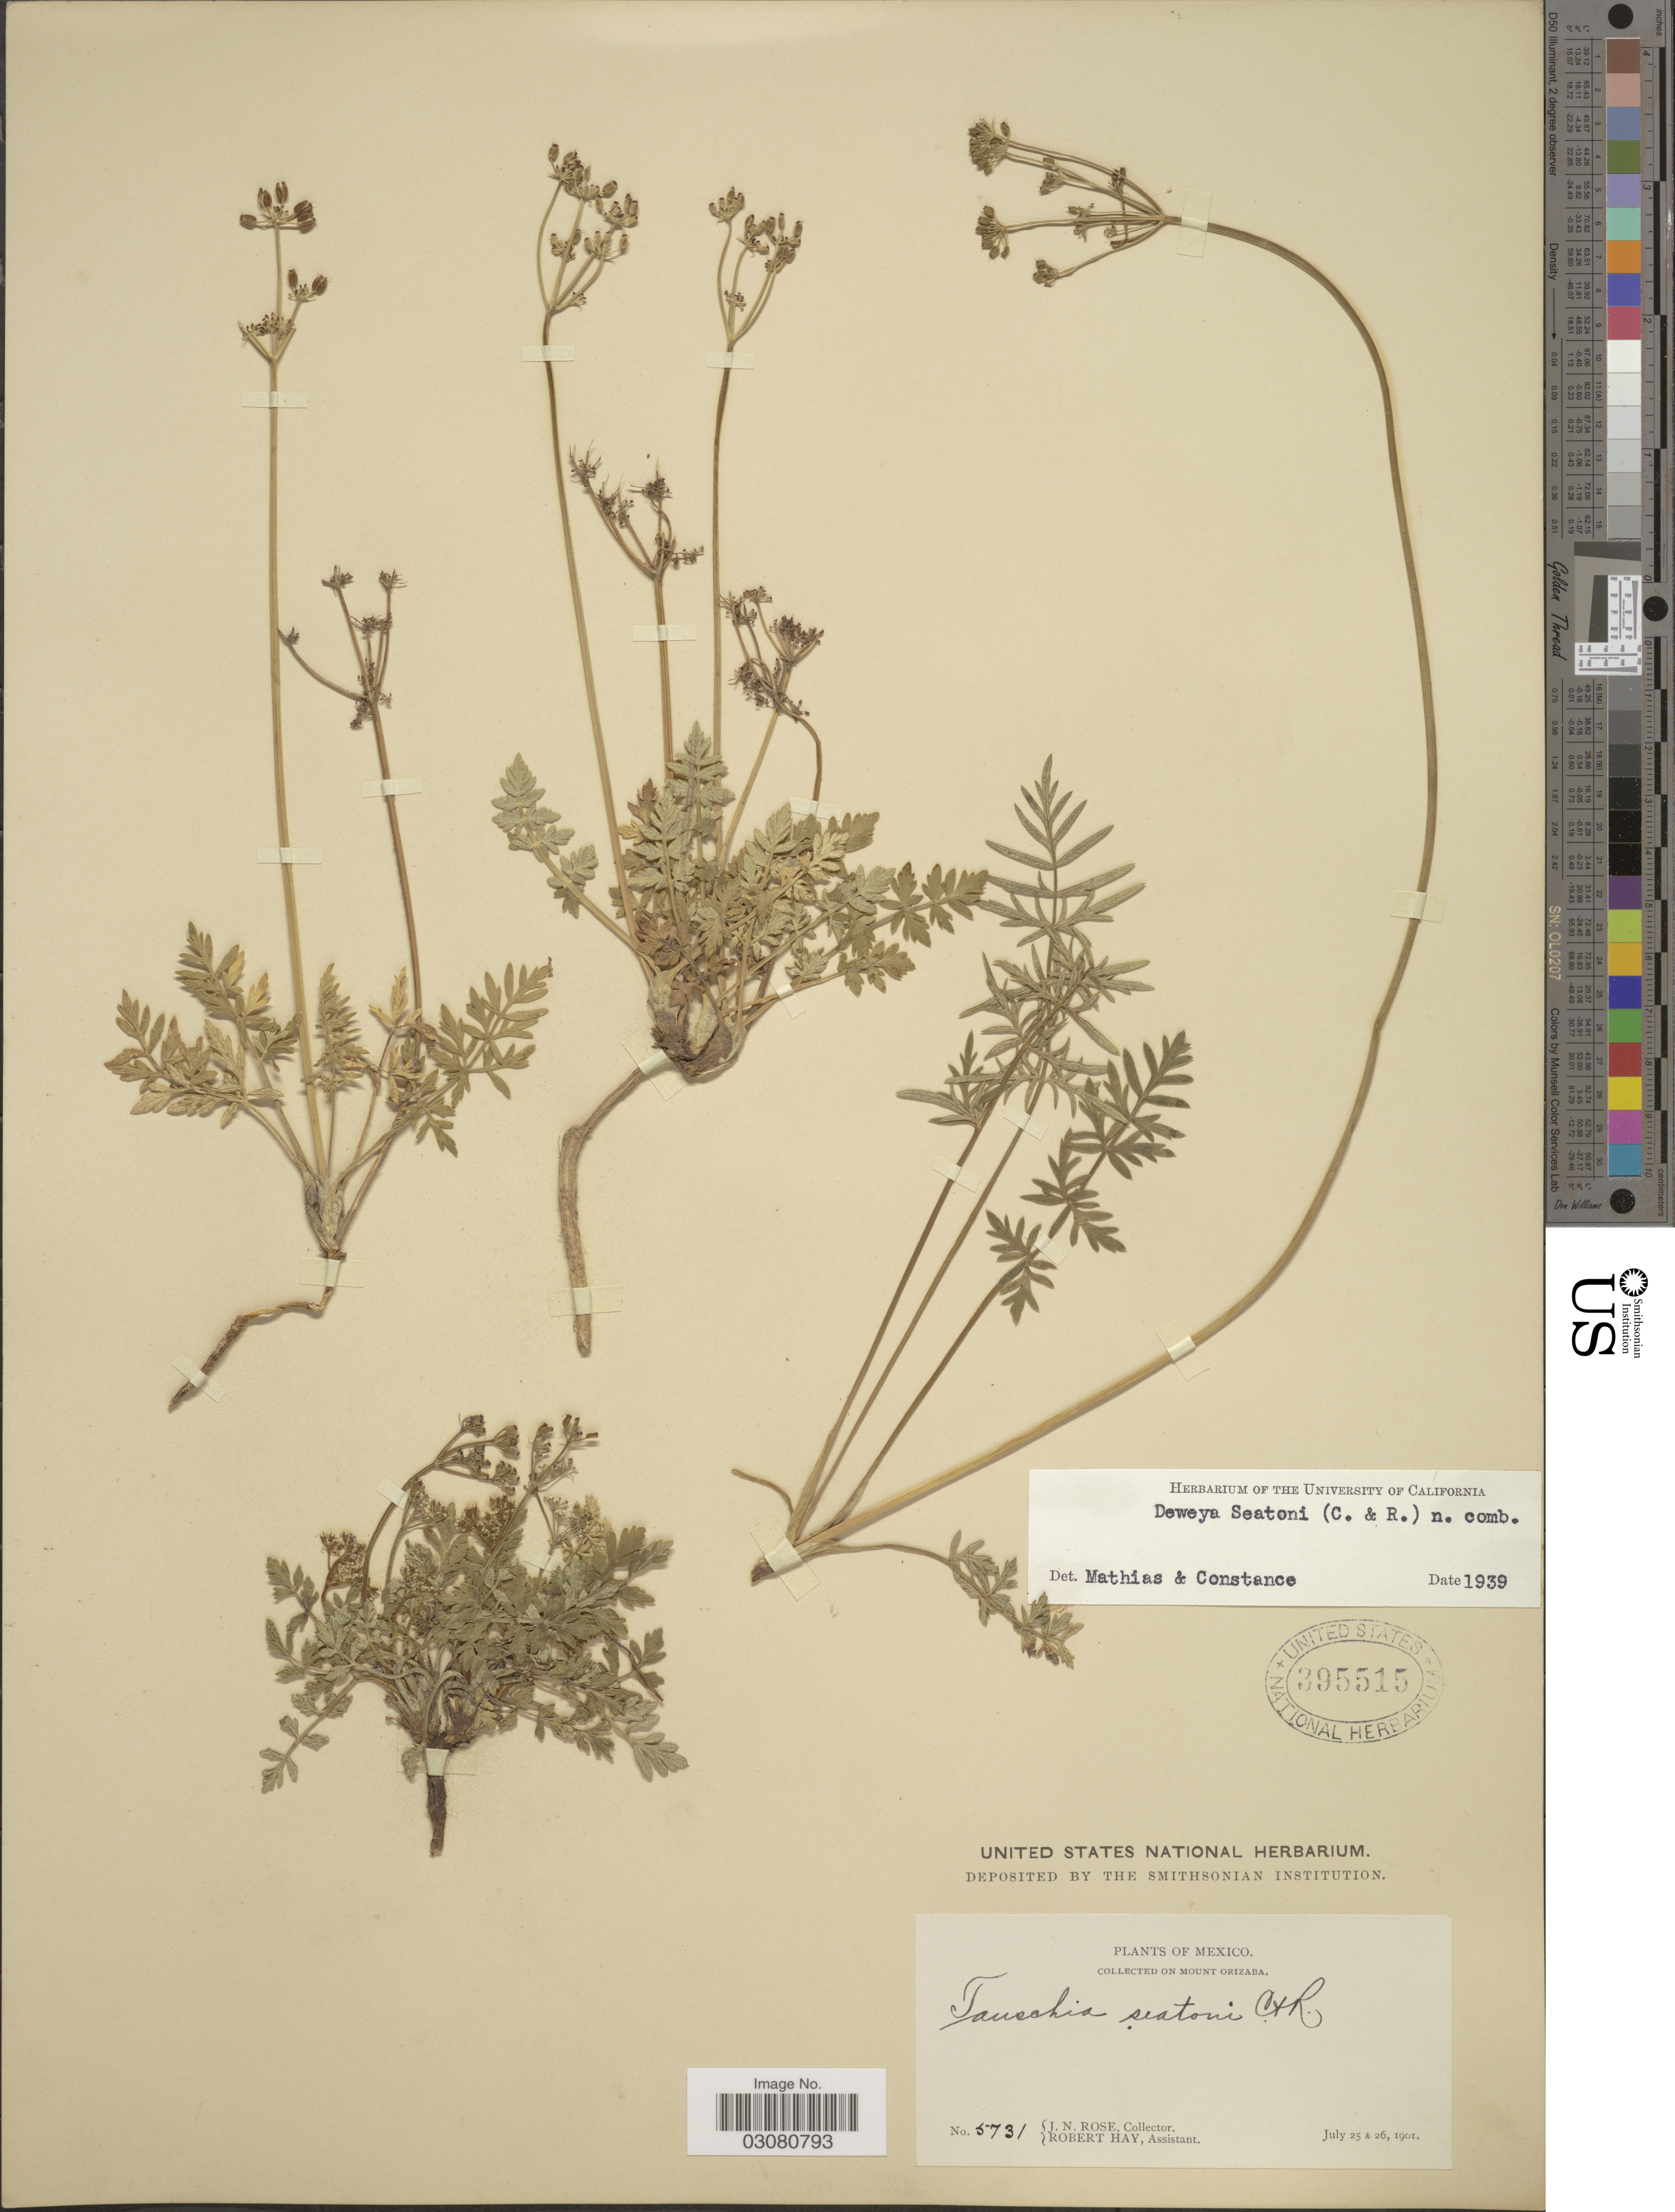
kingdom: Plantae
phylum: Tracheophyta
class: Magnoliopsida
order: Apiales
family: Apiaceae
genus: Tauschia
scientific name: Tauschia seatonii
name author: J.M. Coult. & Rose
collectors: J. N. Rose & R. Hay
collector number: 5731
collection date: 1901-07-25/1901-07-26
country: Mexico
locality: Mount Orizaba.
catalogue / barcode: US 395515